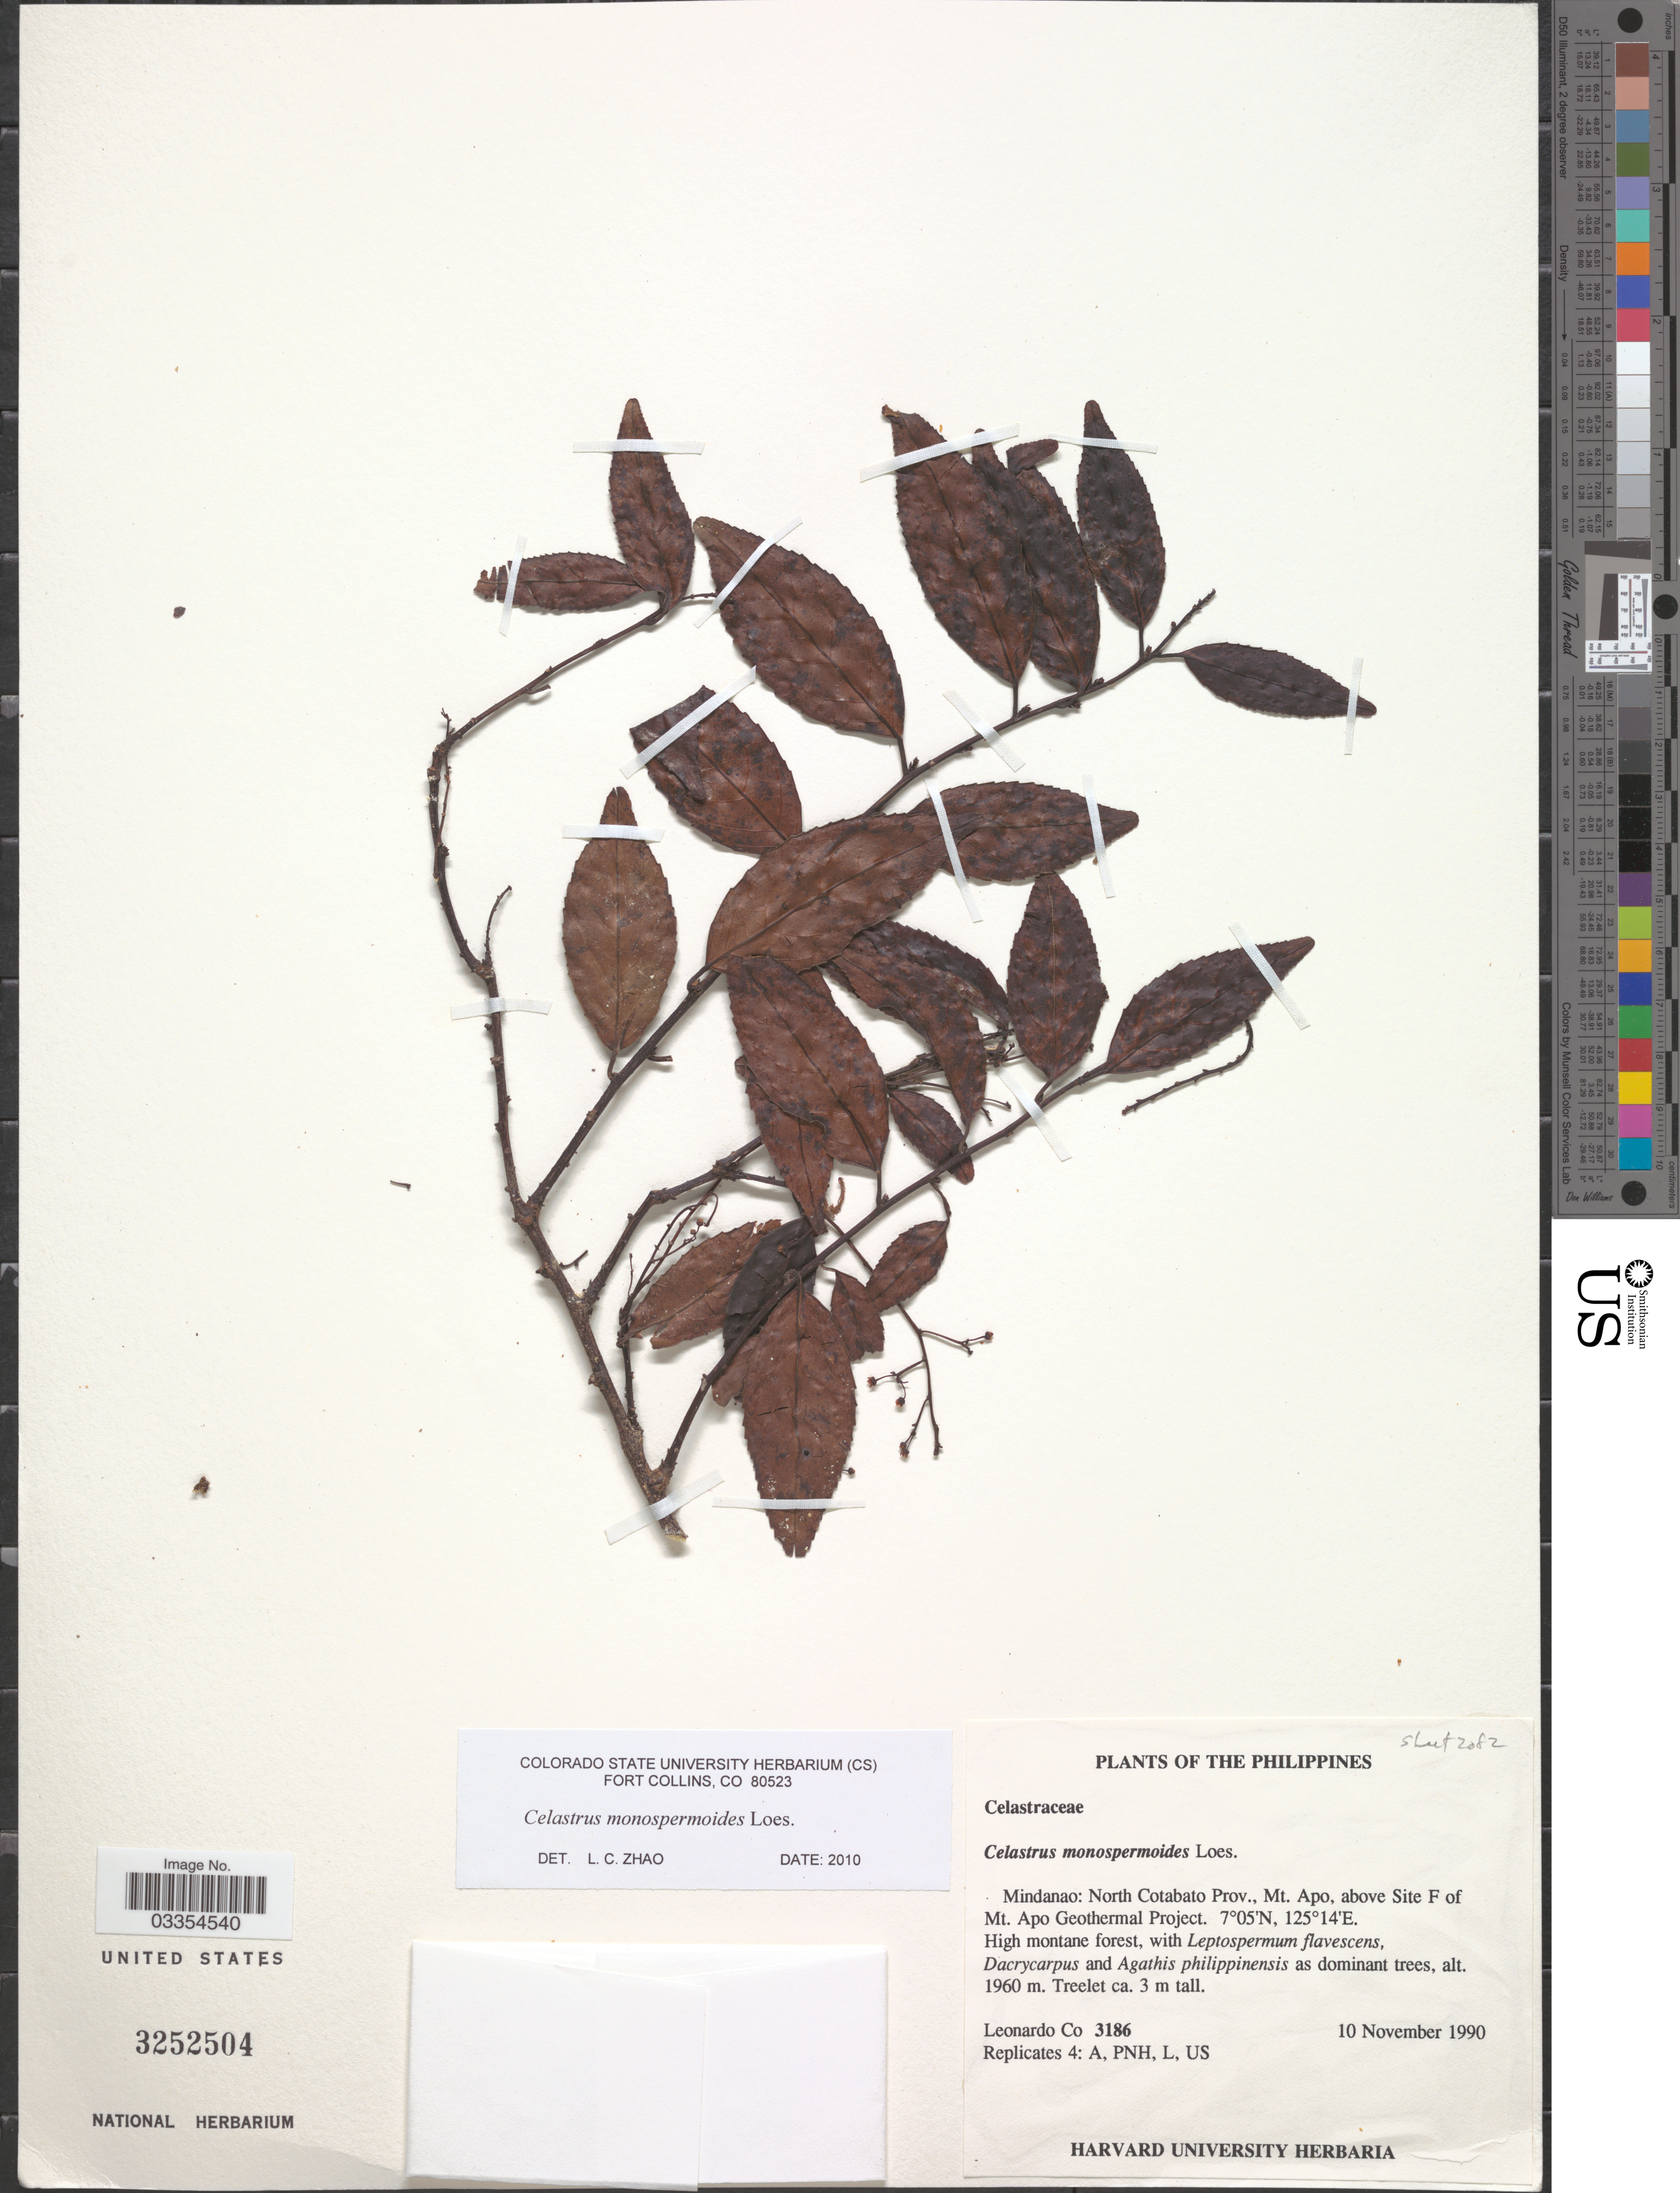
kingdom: Plantae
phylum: Tracheophyta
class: Magnoliopsida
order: Celastrales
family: Celastraceae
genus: Celastrus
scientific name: Celastrus monospermoides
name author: Loes.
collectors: L. Co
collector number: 3186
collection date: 1990-11-10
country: Philippines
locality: Mindanao: North Cotabato Prov., Mt. Apo, above Site F of Mt. Apo Geothermal Project.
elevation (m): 1960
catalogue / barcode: US 3252504